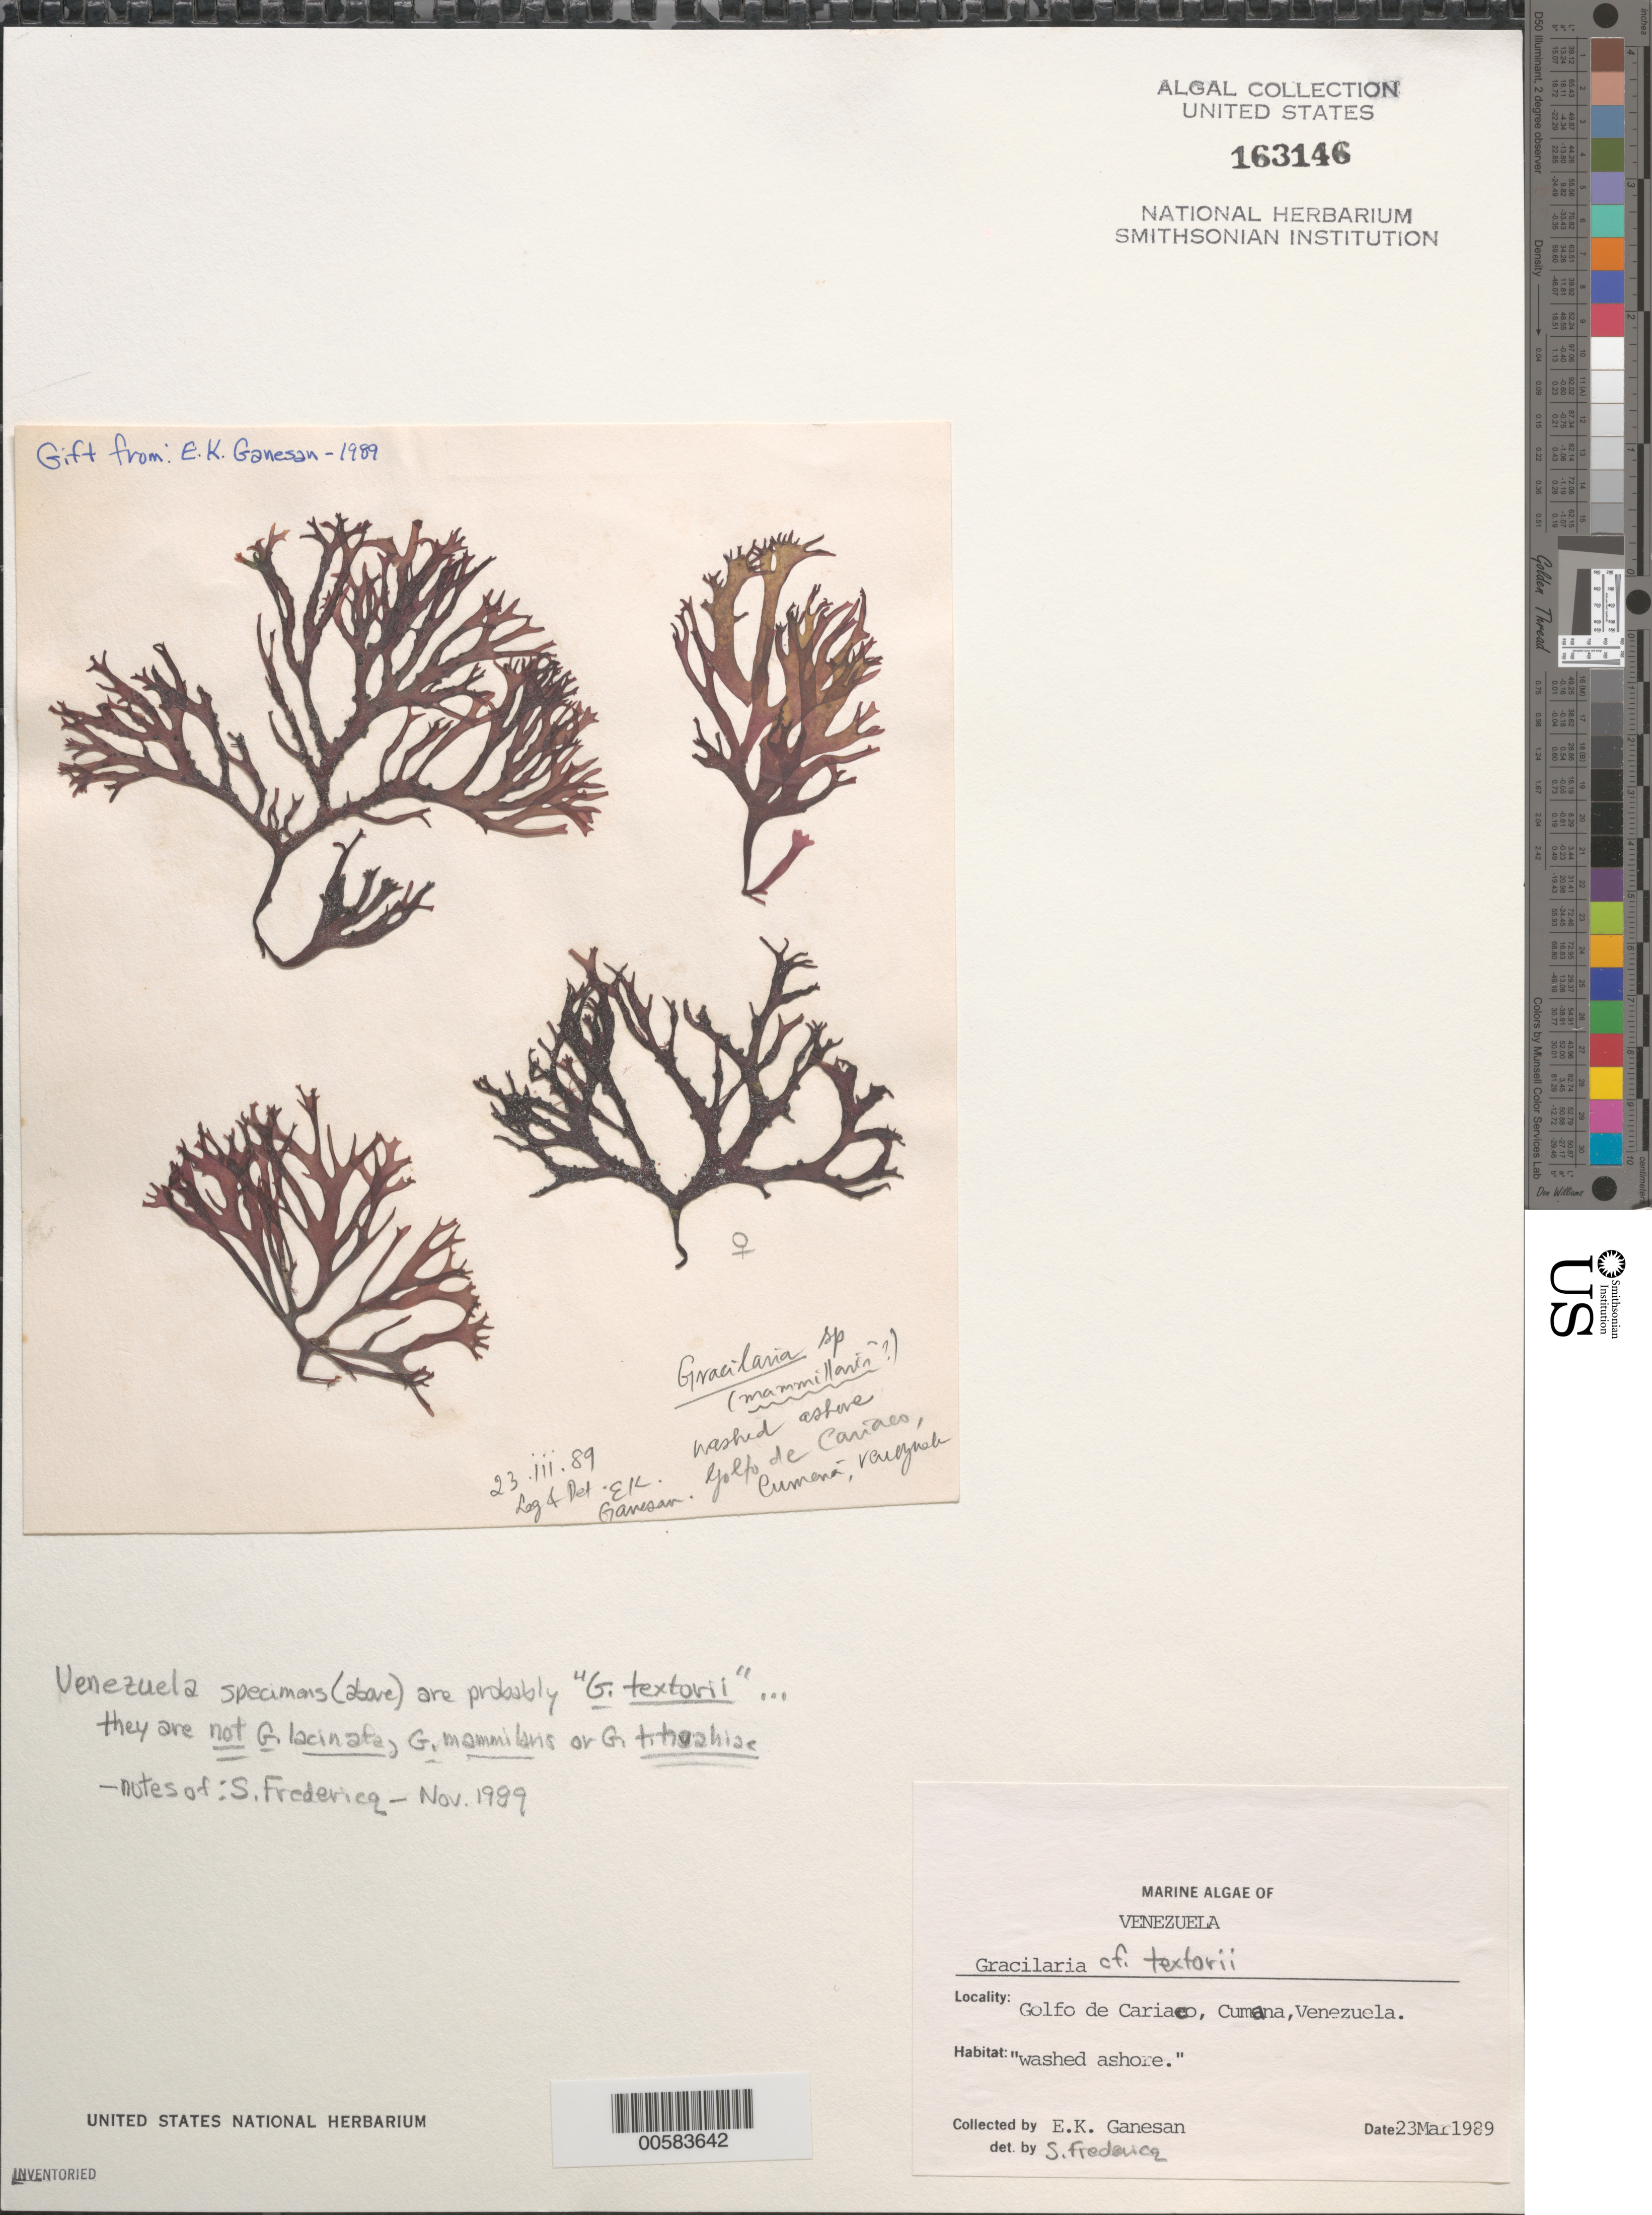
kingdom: Plantae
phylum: Rhodophyta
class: Florideophyceae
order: Gracilariales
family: Gracilariaceae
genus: Gracilaria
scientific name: Gracilaria textorii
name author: (Suringar) De Toni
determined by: Fredericq, S.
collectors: E. K. Ganesan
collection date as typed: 23 Mar 1989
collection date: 1989-03-23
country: Venezuela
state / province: Sucre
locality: Golfo de cariaco, cumana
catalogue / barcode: US 163146